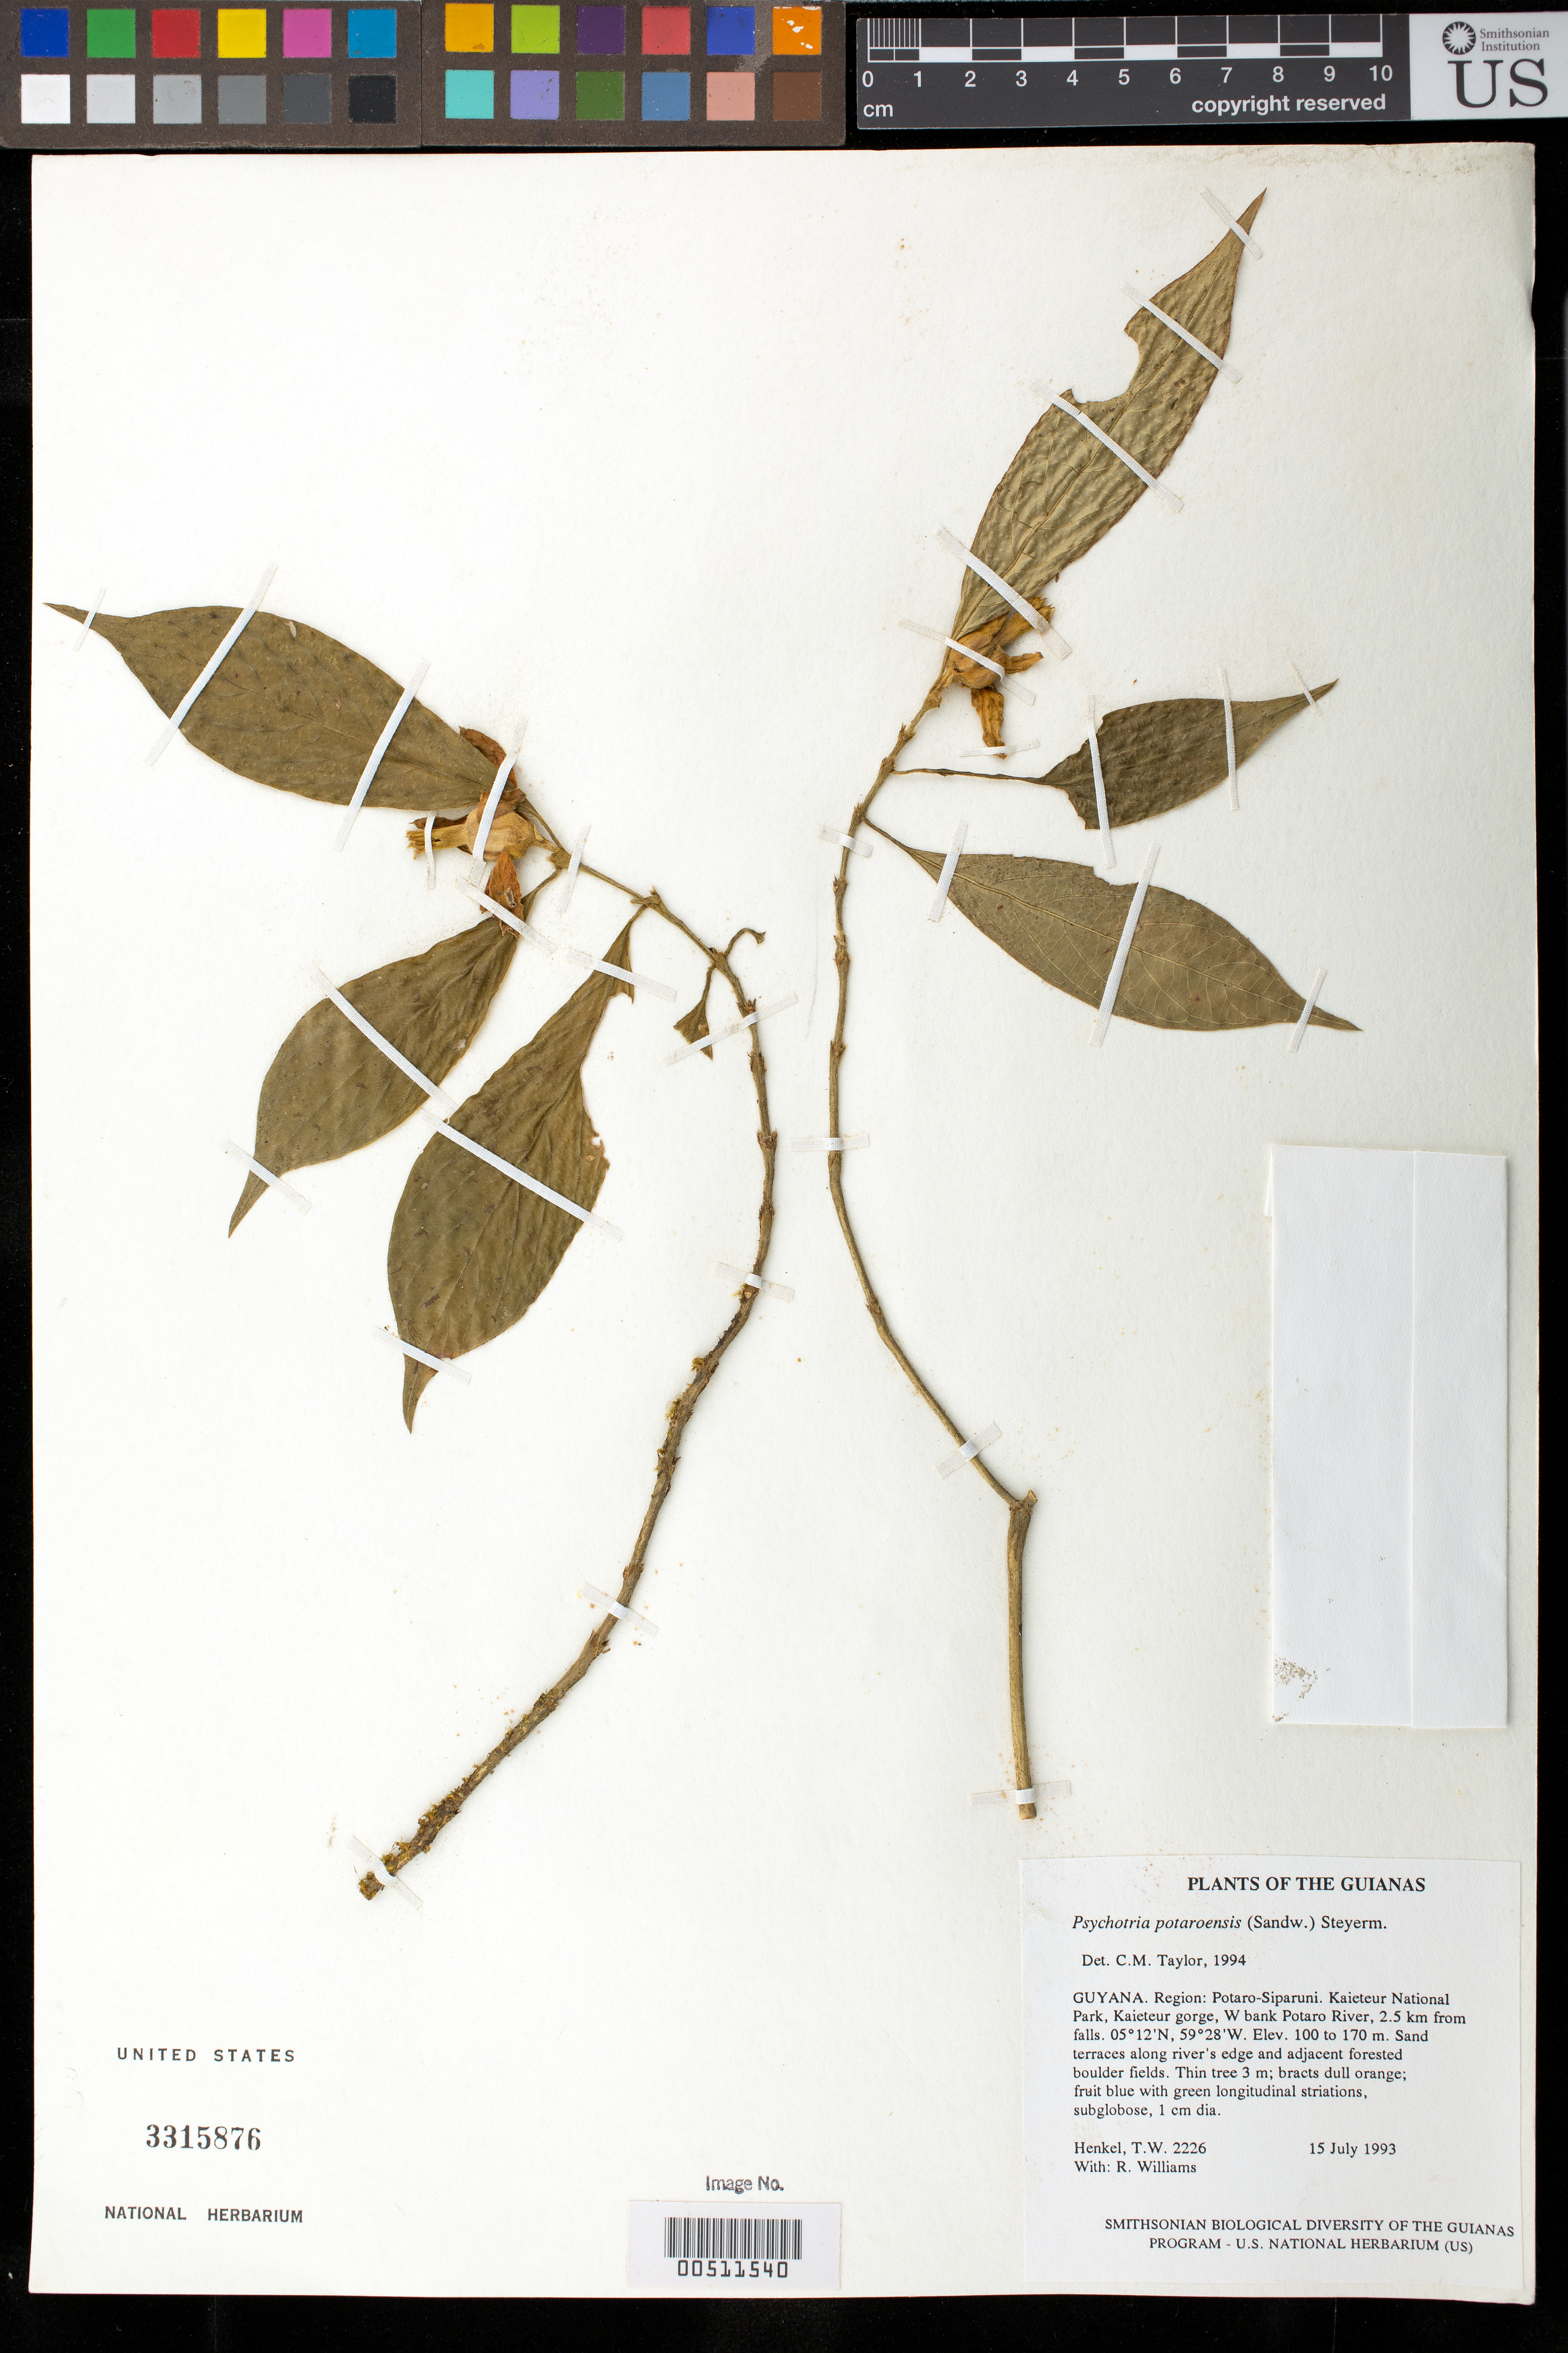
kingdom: Plantae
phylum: Tracheophyta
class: Magnoliopsida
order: Gentianales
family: Rubiaceae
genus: Palicourea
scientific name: Palicourea potaroensis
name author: (Sandw.) Delprete & J.H. Kirkbr.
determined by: Kirkbride, J. H.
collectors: T. Henkel & R. Williams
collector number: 2226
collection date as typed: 15 July 1993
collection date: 1993-07-15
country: Guyana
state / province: Potaro-Siparuni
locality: Kaieteur National Park, Kaieteur gorge, W bank Potaro R, 2.5 km from falls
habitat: Sand terraces along river's edge and adjacent forested boulder fields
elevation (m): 100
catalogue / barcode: US 3315876